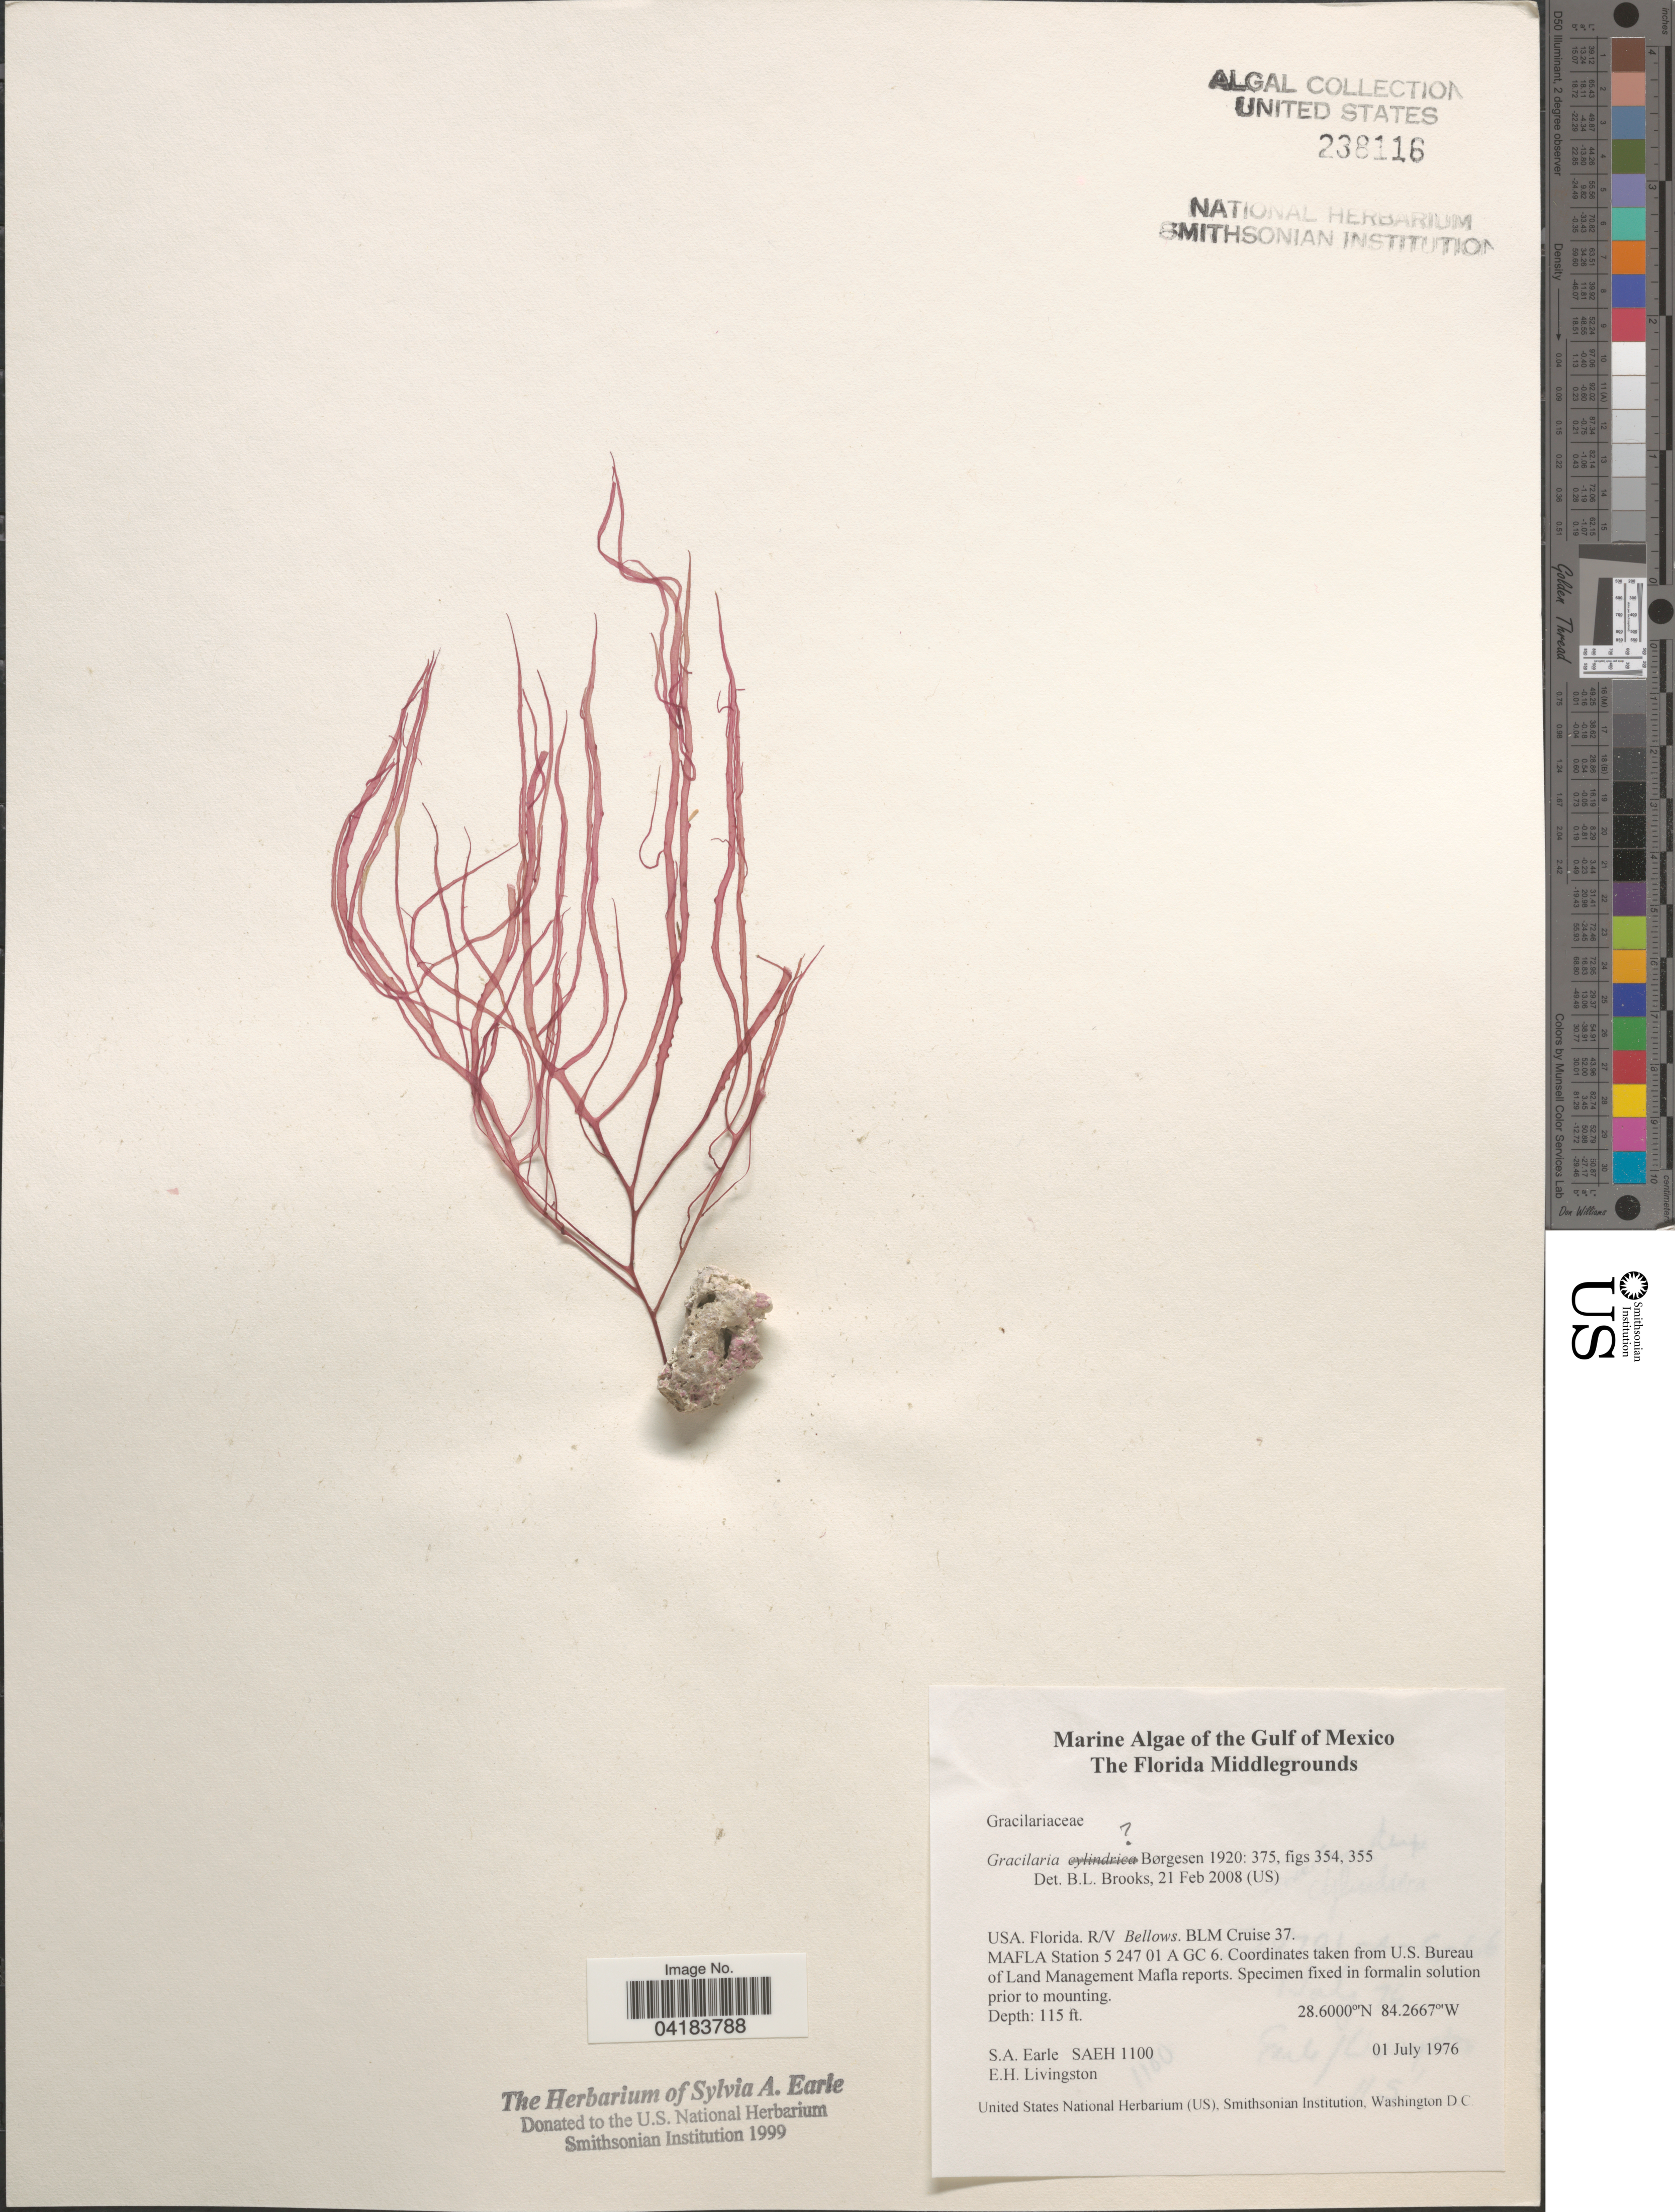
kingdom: Plantae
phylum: Rhodophyta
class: Florideophyceae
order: Gracilariales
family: Gracilariaceae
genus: Gracilaria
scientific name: Gracilaria sp.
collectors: S. A. Earle & E. Livingston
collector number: SAEH1100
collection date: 1976-07-01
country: United States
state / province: Florida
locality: Gulf of Mexico. The Florida Middlegrounds. R/V Bellows. BLM Cruise 37. MAFLA Station 5 247 01 A GC 6.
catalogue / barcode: US 238116